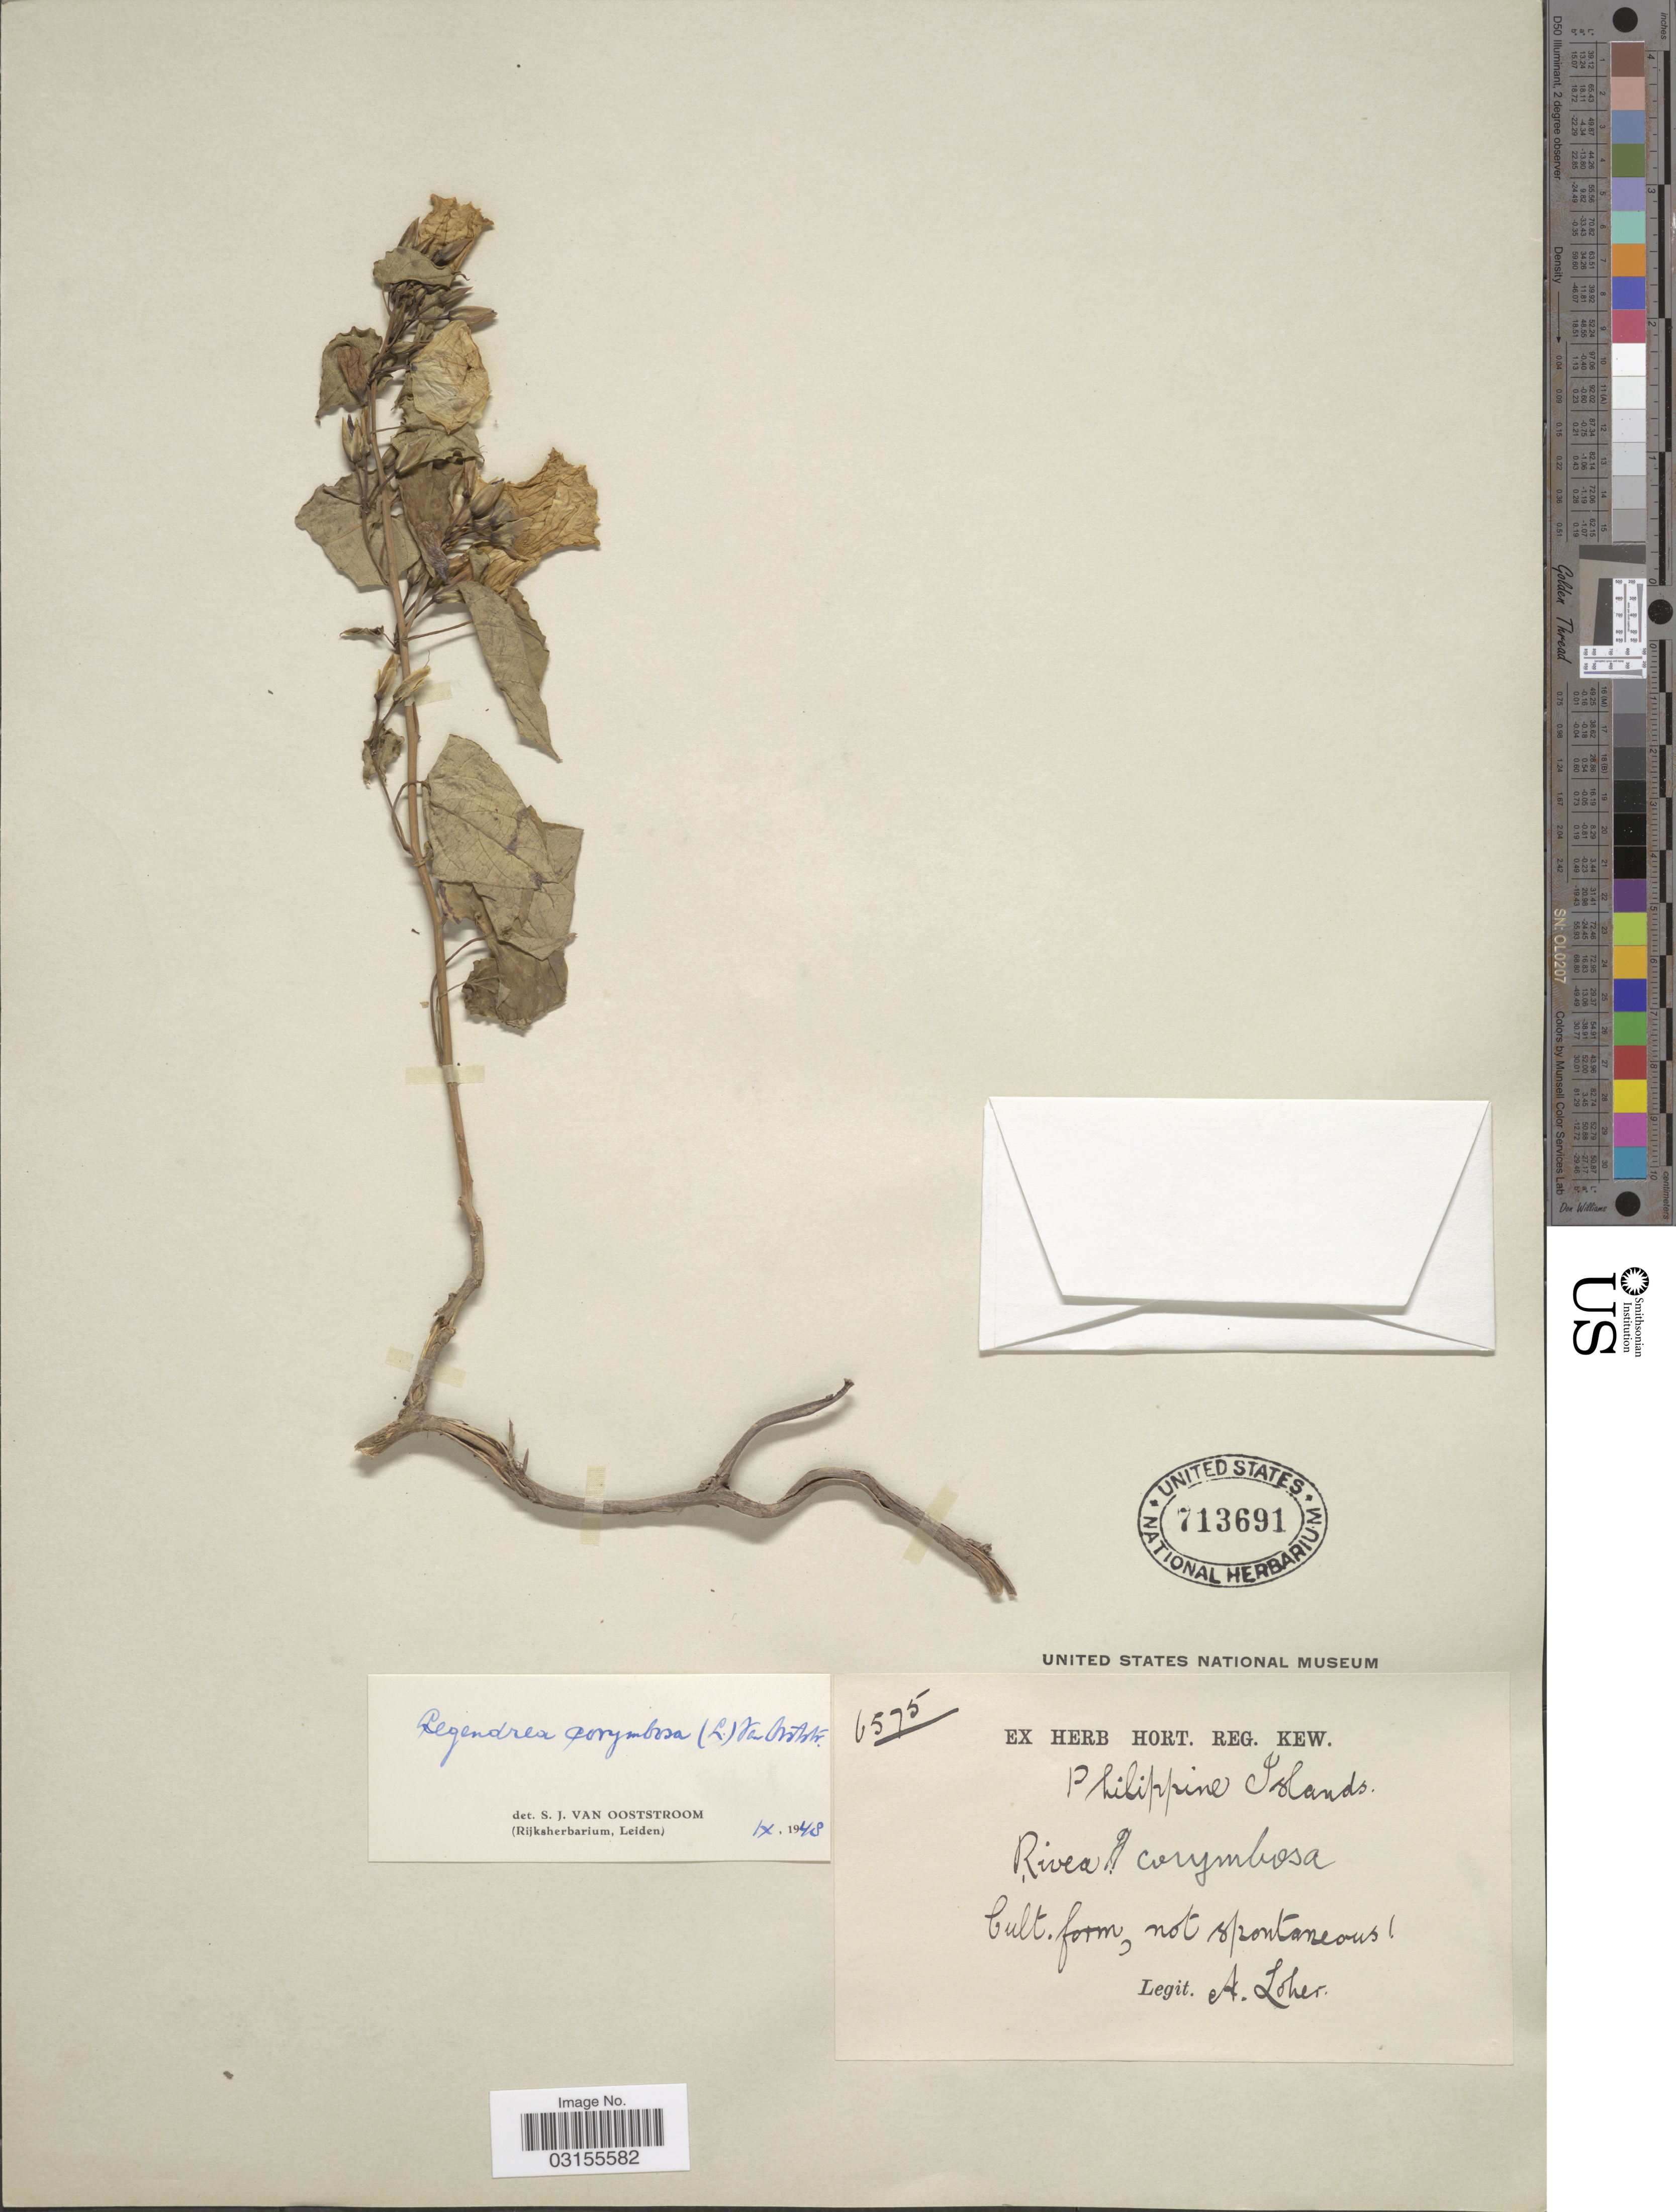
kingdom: Plantae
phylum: Tracheophyta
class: Magnoliopsida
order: Solanales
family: Convolvulaceae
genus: Turbina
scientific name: Turbina corymbosa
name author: (L.) Raf.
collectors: A. Loher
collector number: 1575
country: Philippines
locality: Philippine Islands. Cult. form.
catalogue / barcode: US 713691